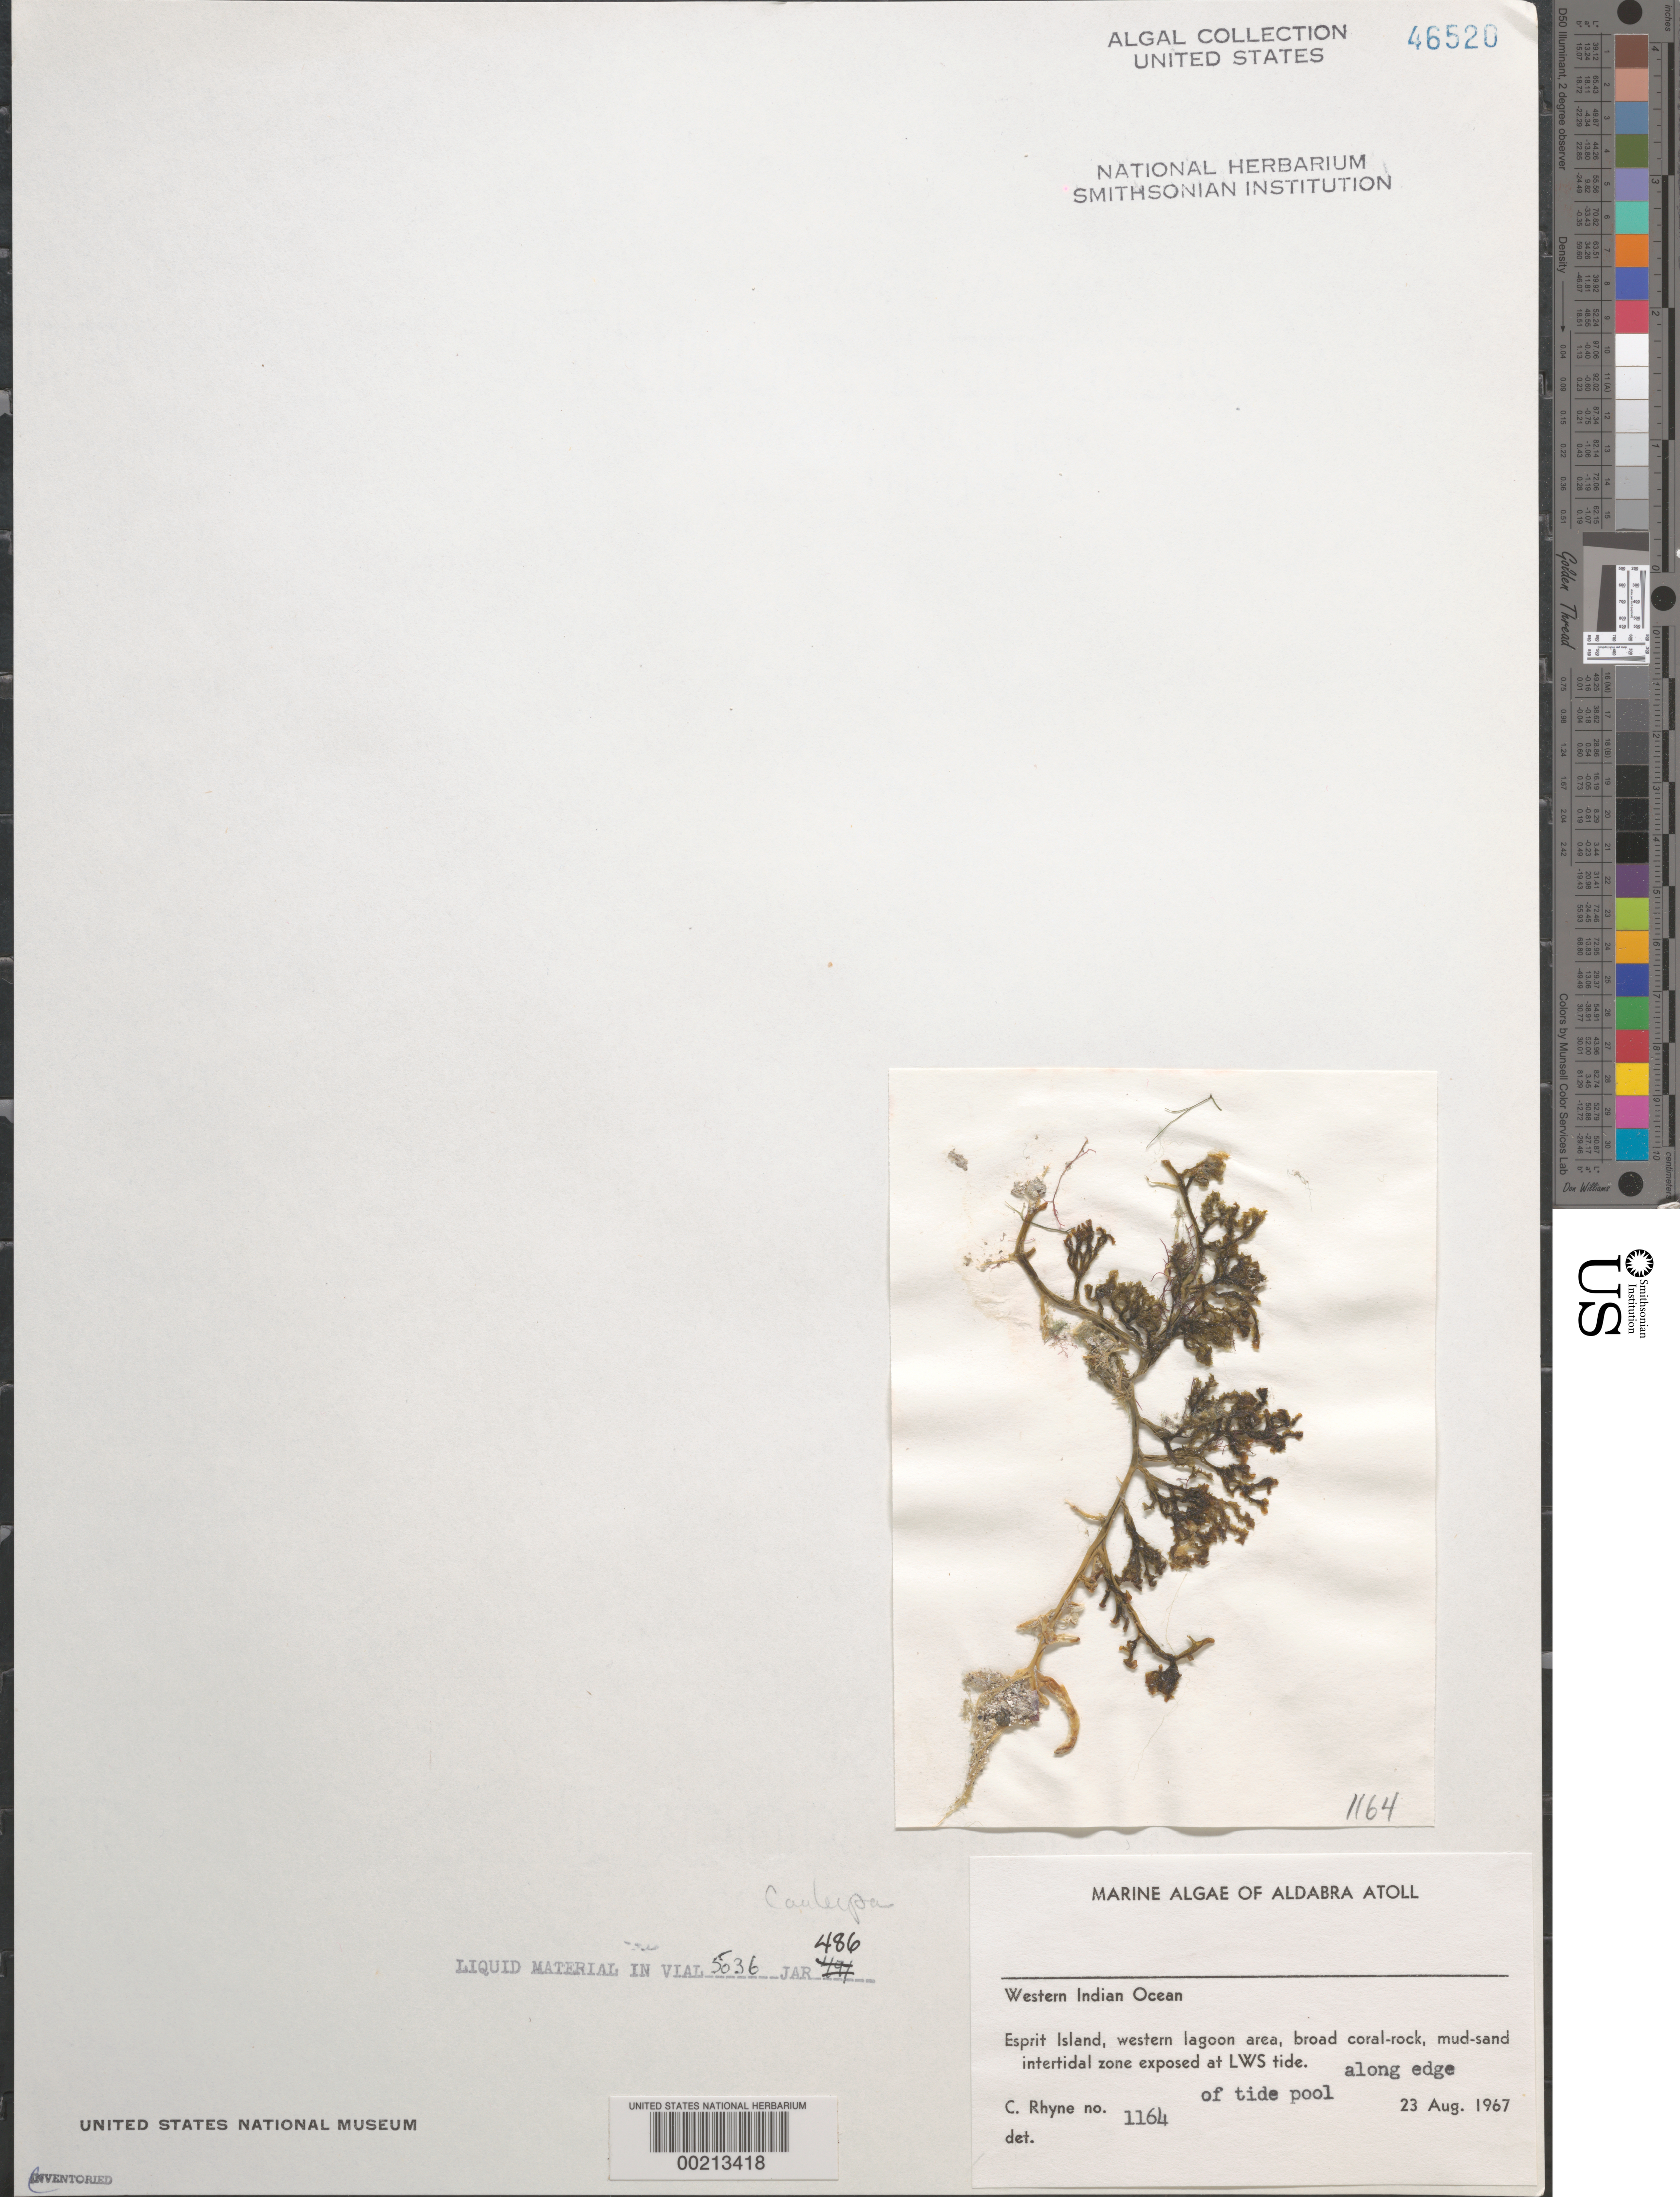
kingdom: Plantae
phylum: Chlorophyta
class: Ulvophyceae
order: Bryopsidales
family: Caulerpaceae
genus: Caulerpa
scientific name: Caulerpa sp.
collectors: C. Rhyne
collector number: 1164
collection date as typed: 23 Aug 1967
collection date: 1967-08-23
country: Seychelles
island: Aldabra Atoll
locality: Ile Esprit, Western lagoon area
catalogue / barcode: US 46520